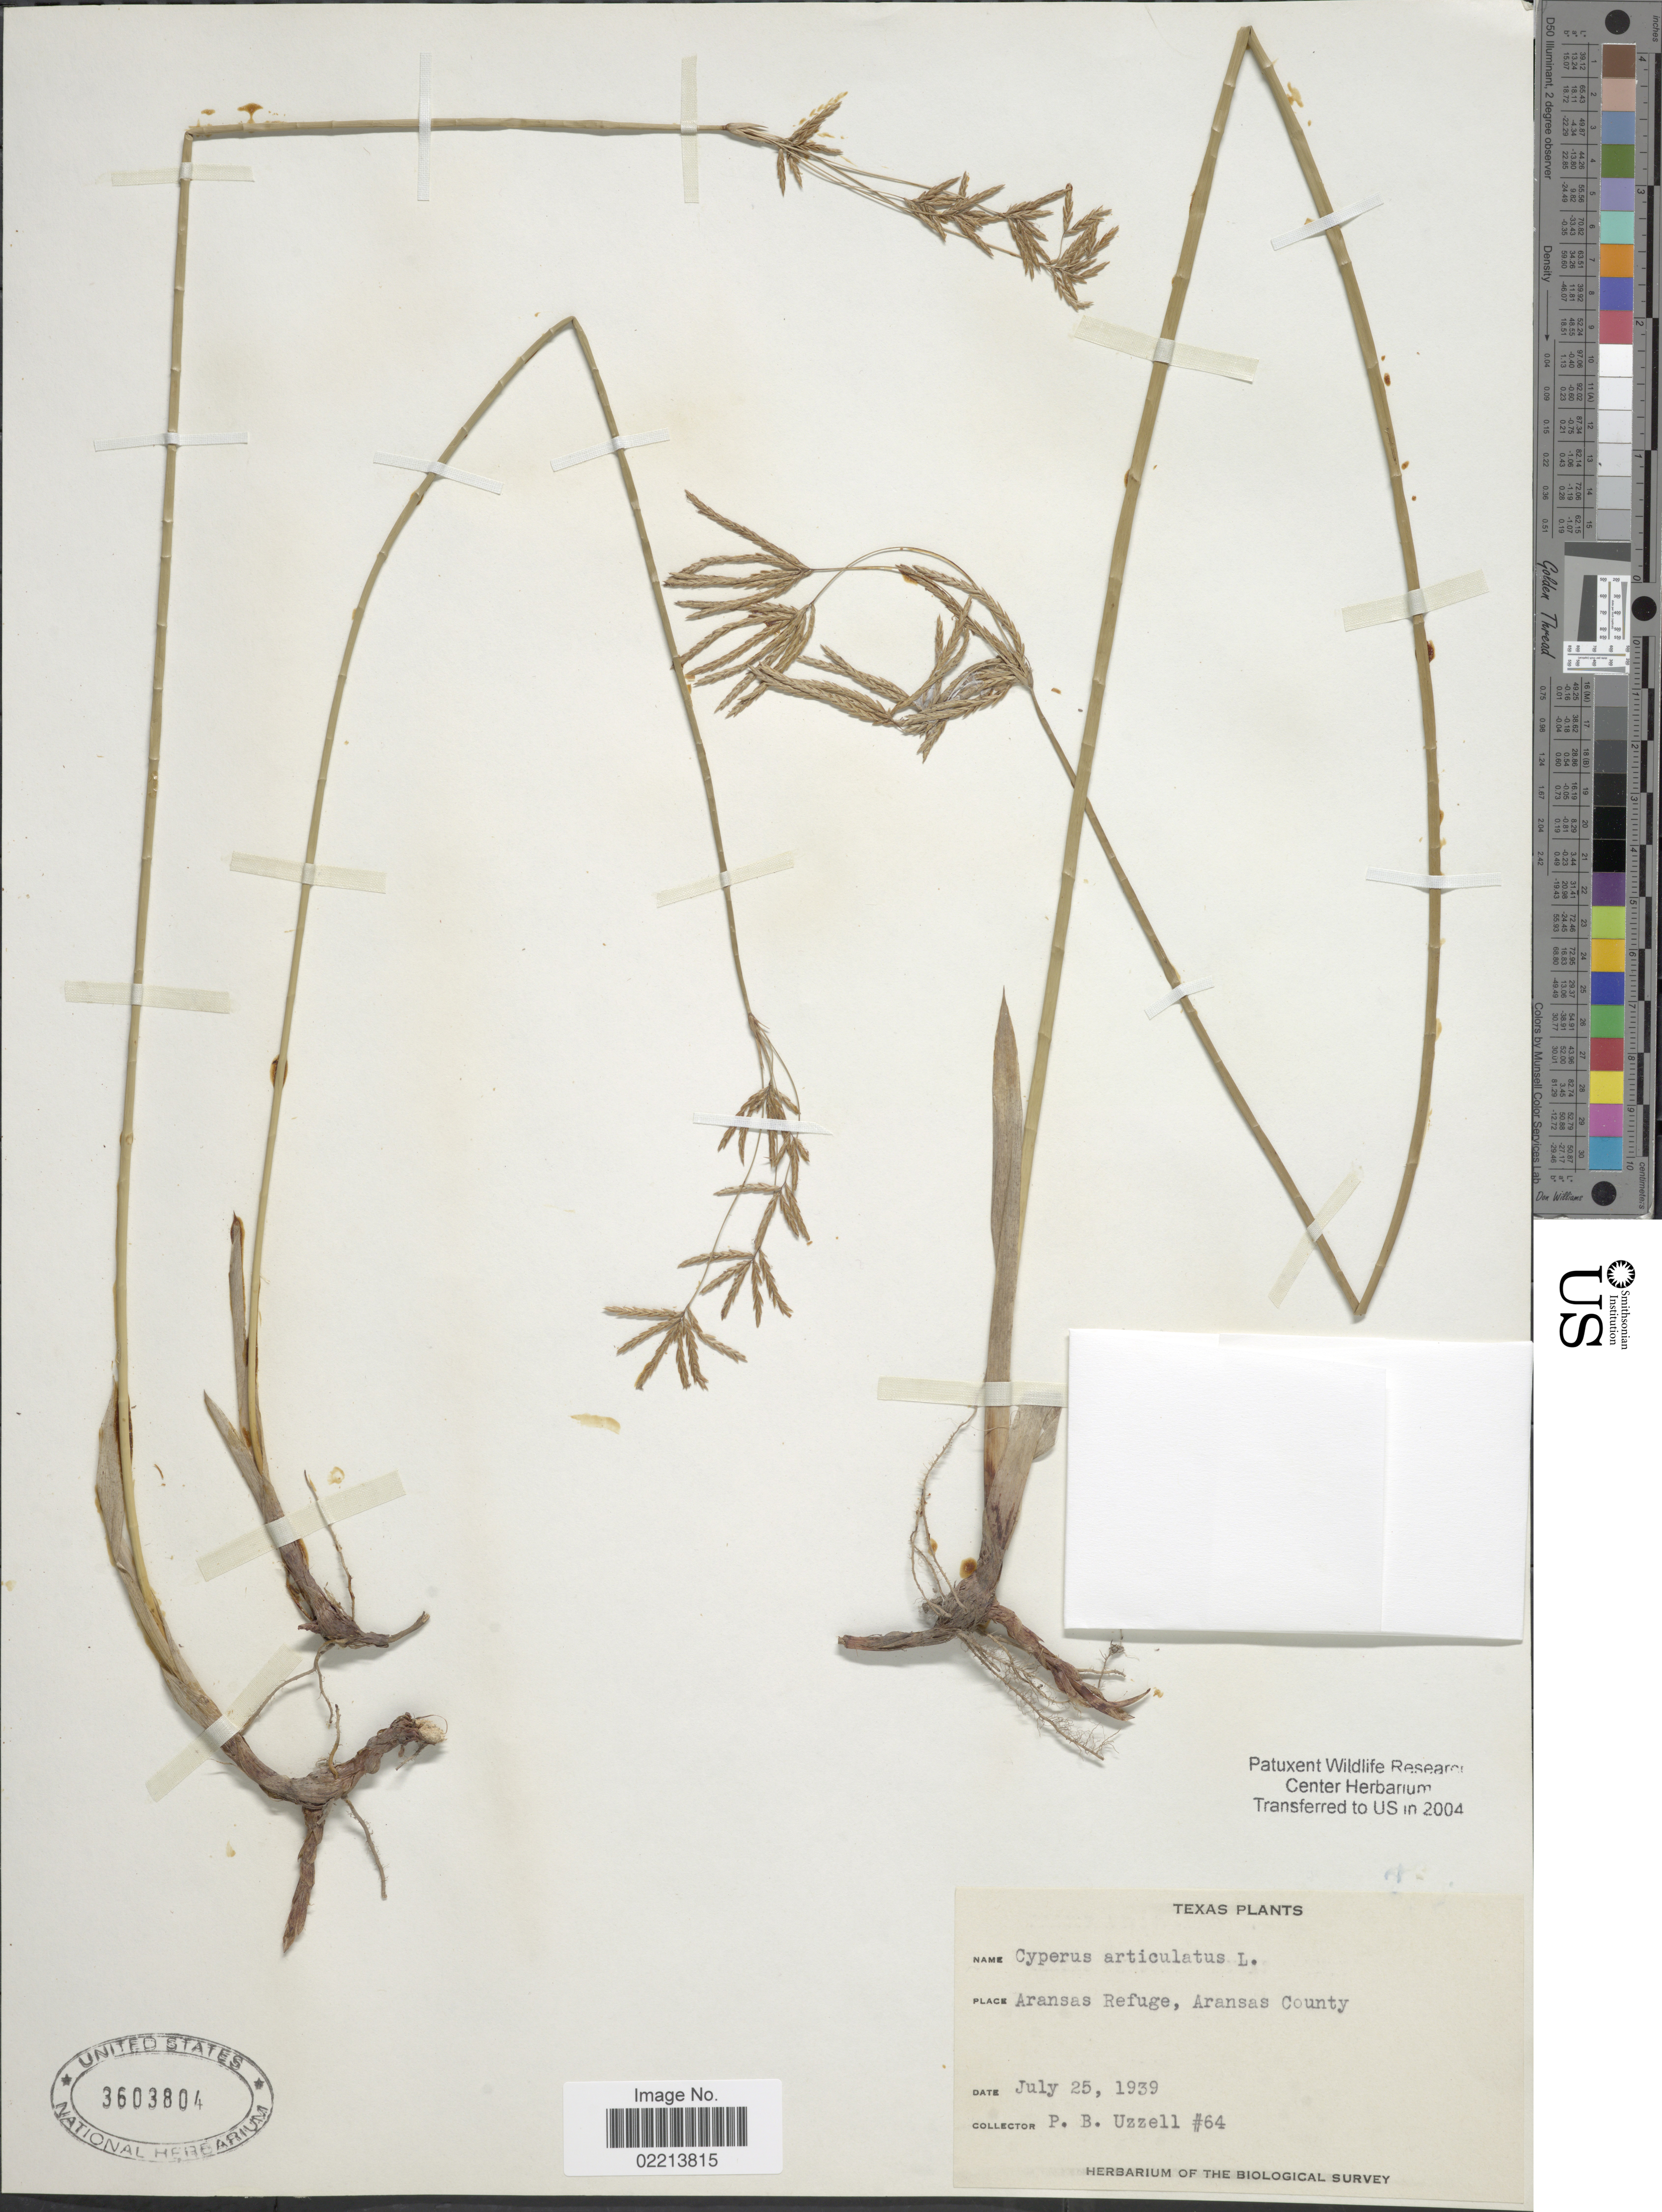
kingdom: Plantae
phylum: Tracheophyta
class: Liliopsida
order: Poales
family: Cyperaceae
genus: Cyperus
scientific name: Cyperus articulatus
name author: L.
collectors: P. Uzzell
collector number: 64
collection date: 1939-07-25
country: United States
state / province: Texas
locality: Aransas Refuge, Aransas County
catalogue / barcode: US 3603804